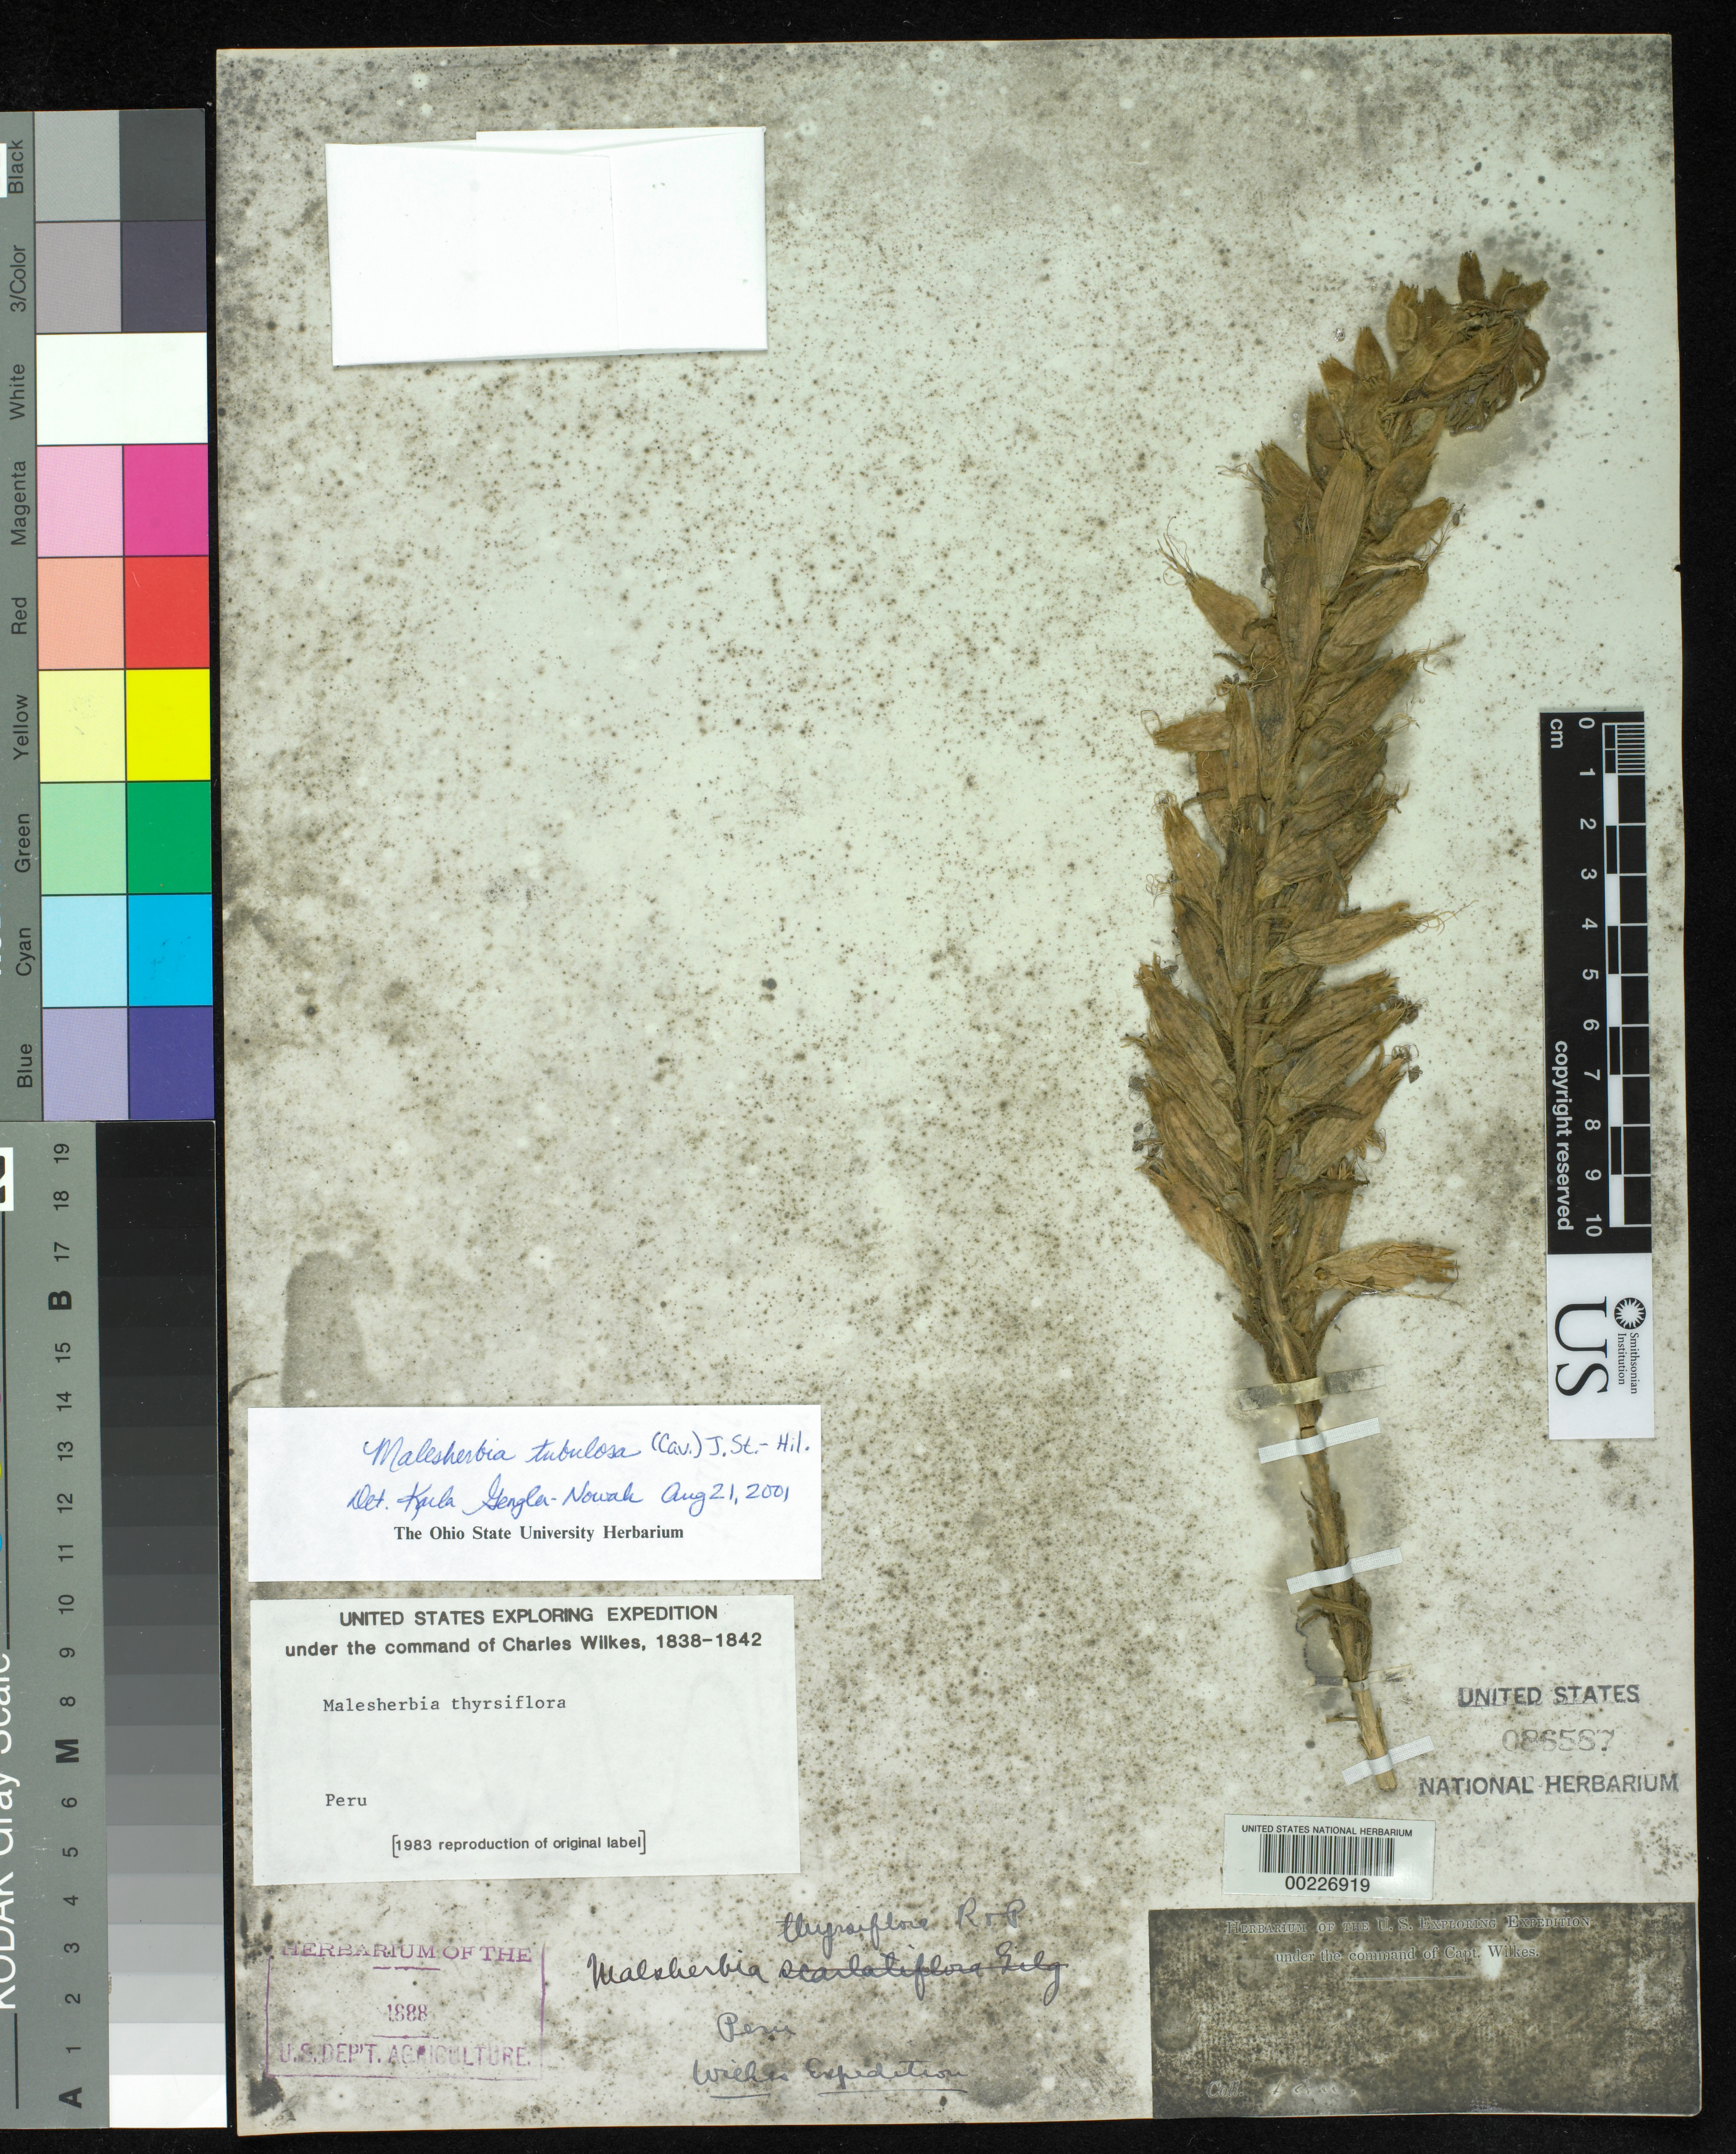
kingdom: Plantae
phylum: Tracheophyta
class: Magnoliopsida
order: Malpighiales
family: Malesherbiaceae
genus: Malesherbia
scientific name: Malesherbia thyrsiflora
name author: Ruiz & Pav.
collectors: Wilkes Explor. Exped.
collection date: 1838/1842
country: Peru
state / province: San Martín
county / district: Mariscal Cáceres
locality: Rio Huallaga, margen Derecha del; Balsa Probana; dtto. Tocache Nuevo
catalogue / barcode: US 86587